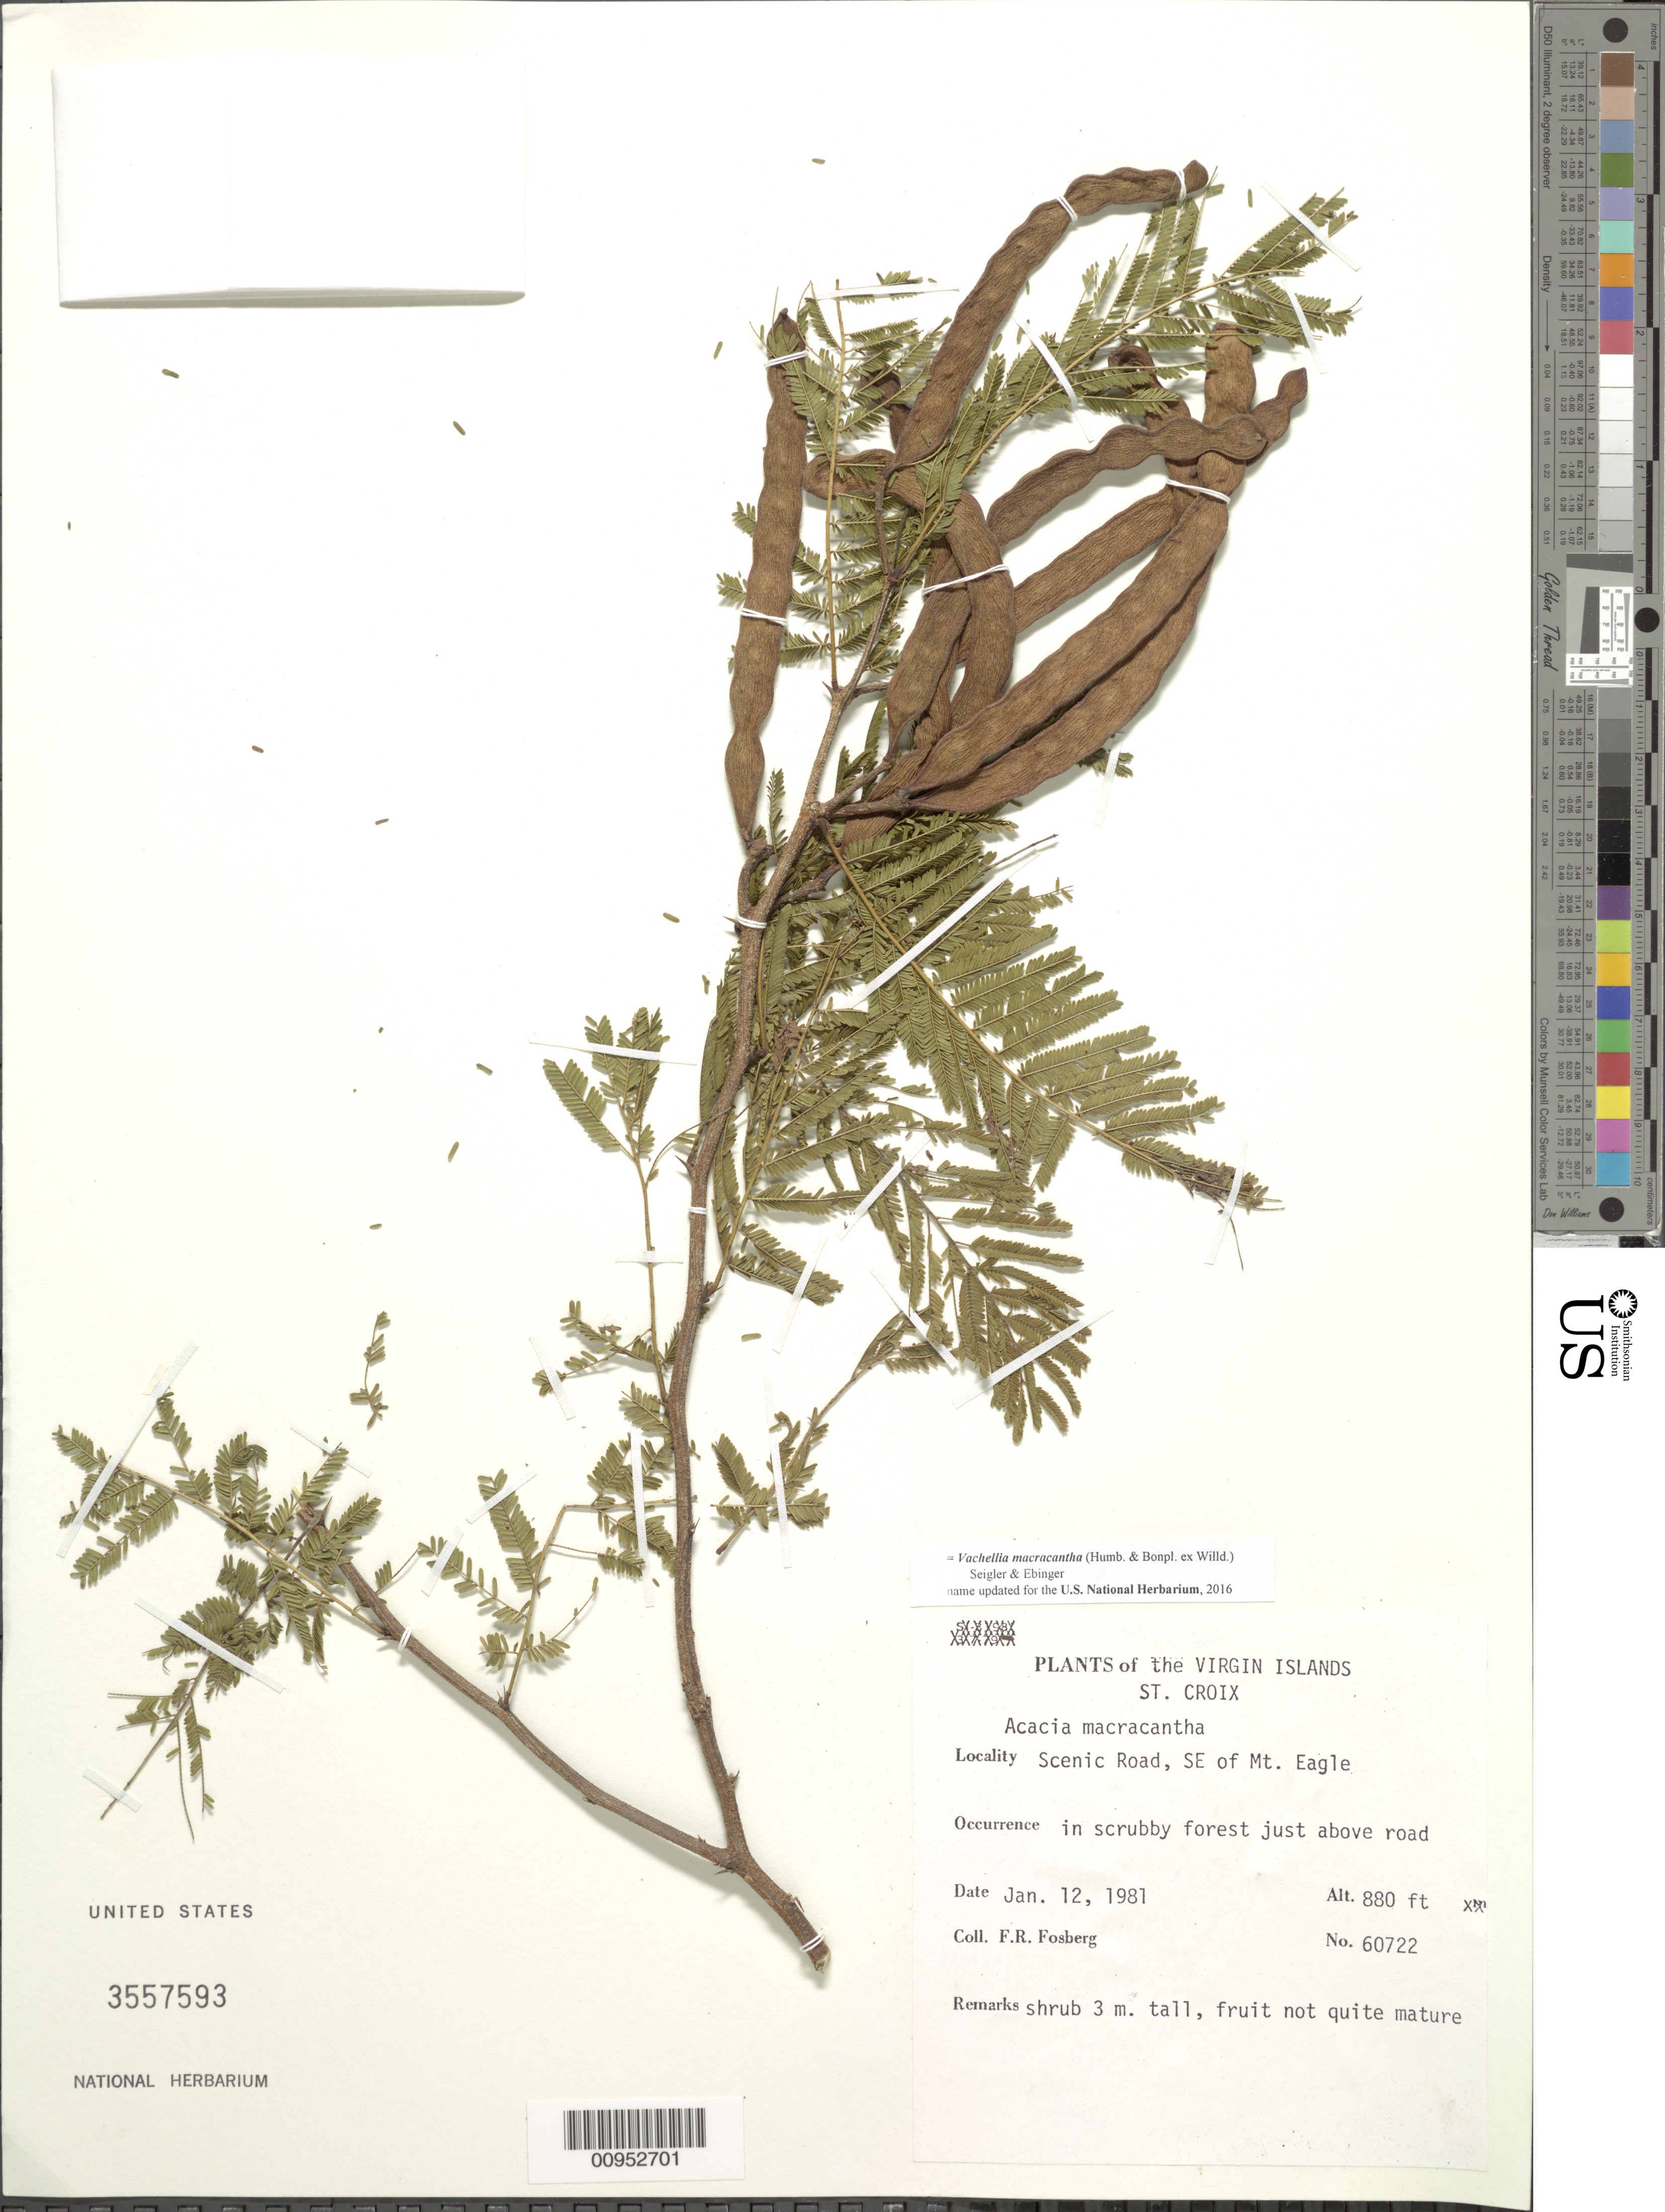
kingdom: Plantae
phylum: Tracheophyta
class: Magnoliopsida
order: Fabales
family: Fabaceae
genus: Vachellia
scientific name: Vachellia macracantha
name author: (Humb. & Bonpl. ex Willd.) Seigler & Ebinger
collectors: F. R. Fosberg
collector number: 60722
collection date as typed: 12 Jan 1981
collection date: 1981-01-12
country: U.S. Virgin Islands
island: St. Croix I.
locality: Scenic Road, SE of Mt. Eagle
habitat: In scrubby forest just above road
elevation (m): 880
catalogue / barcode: US 3557593